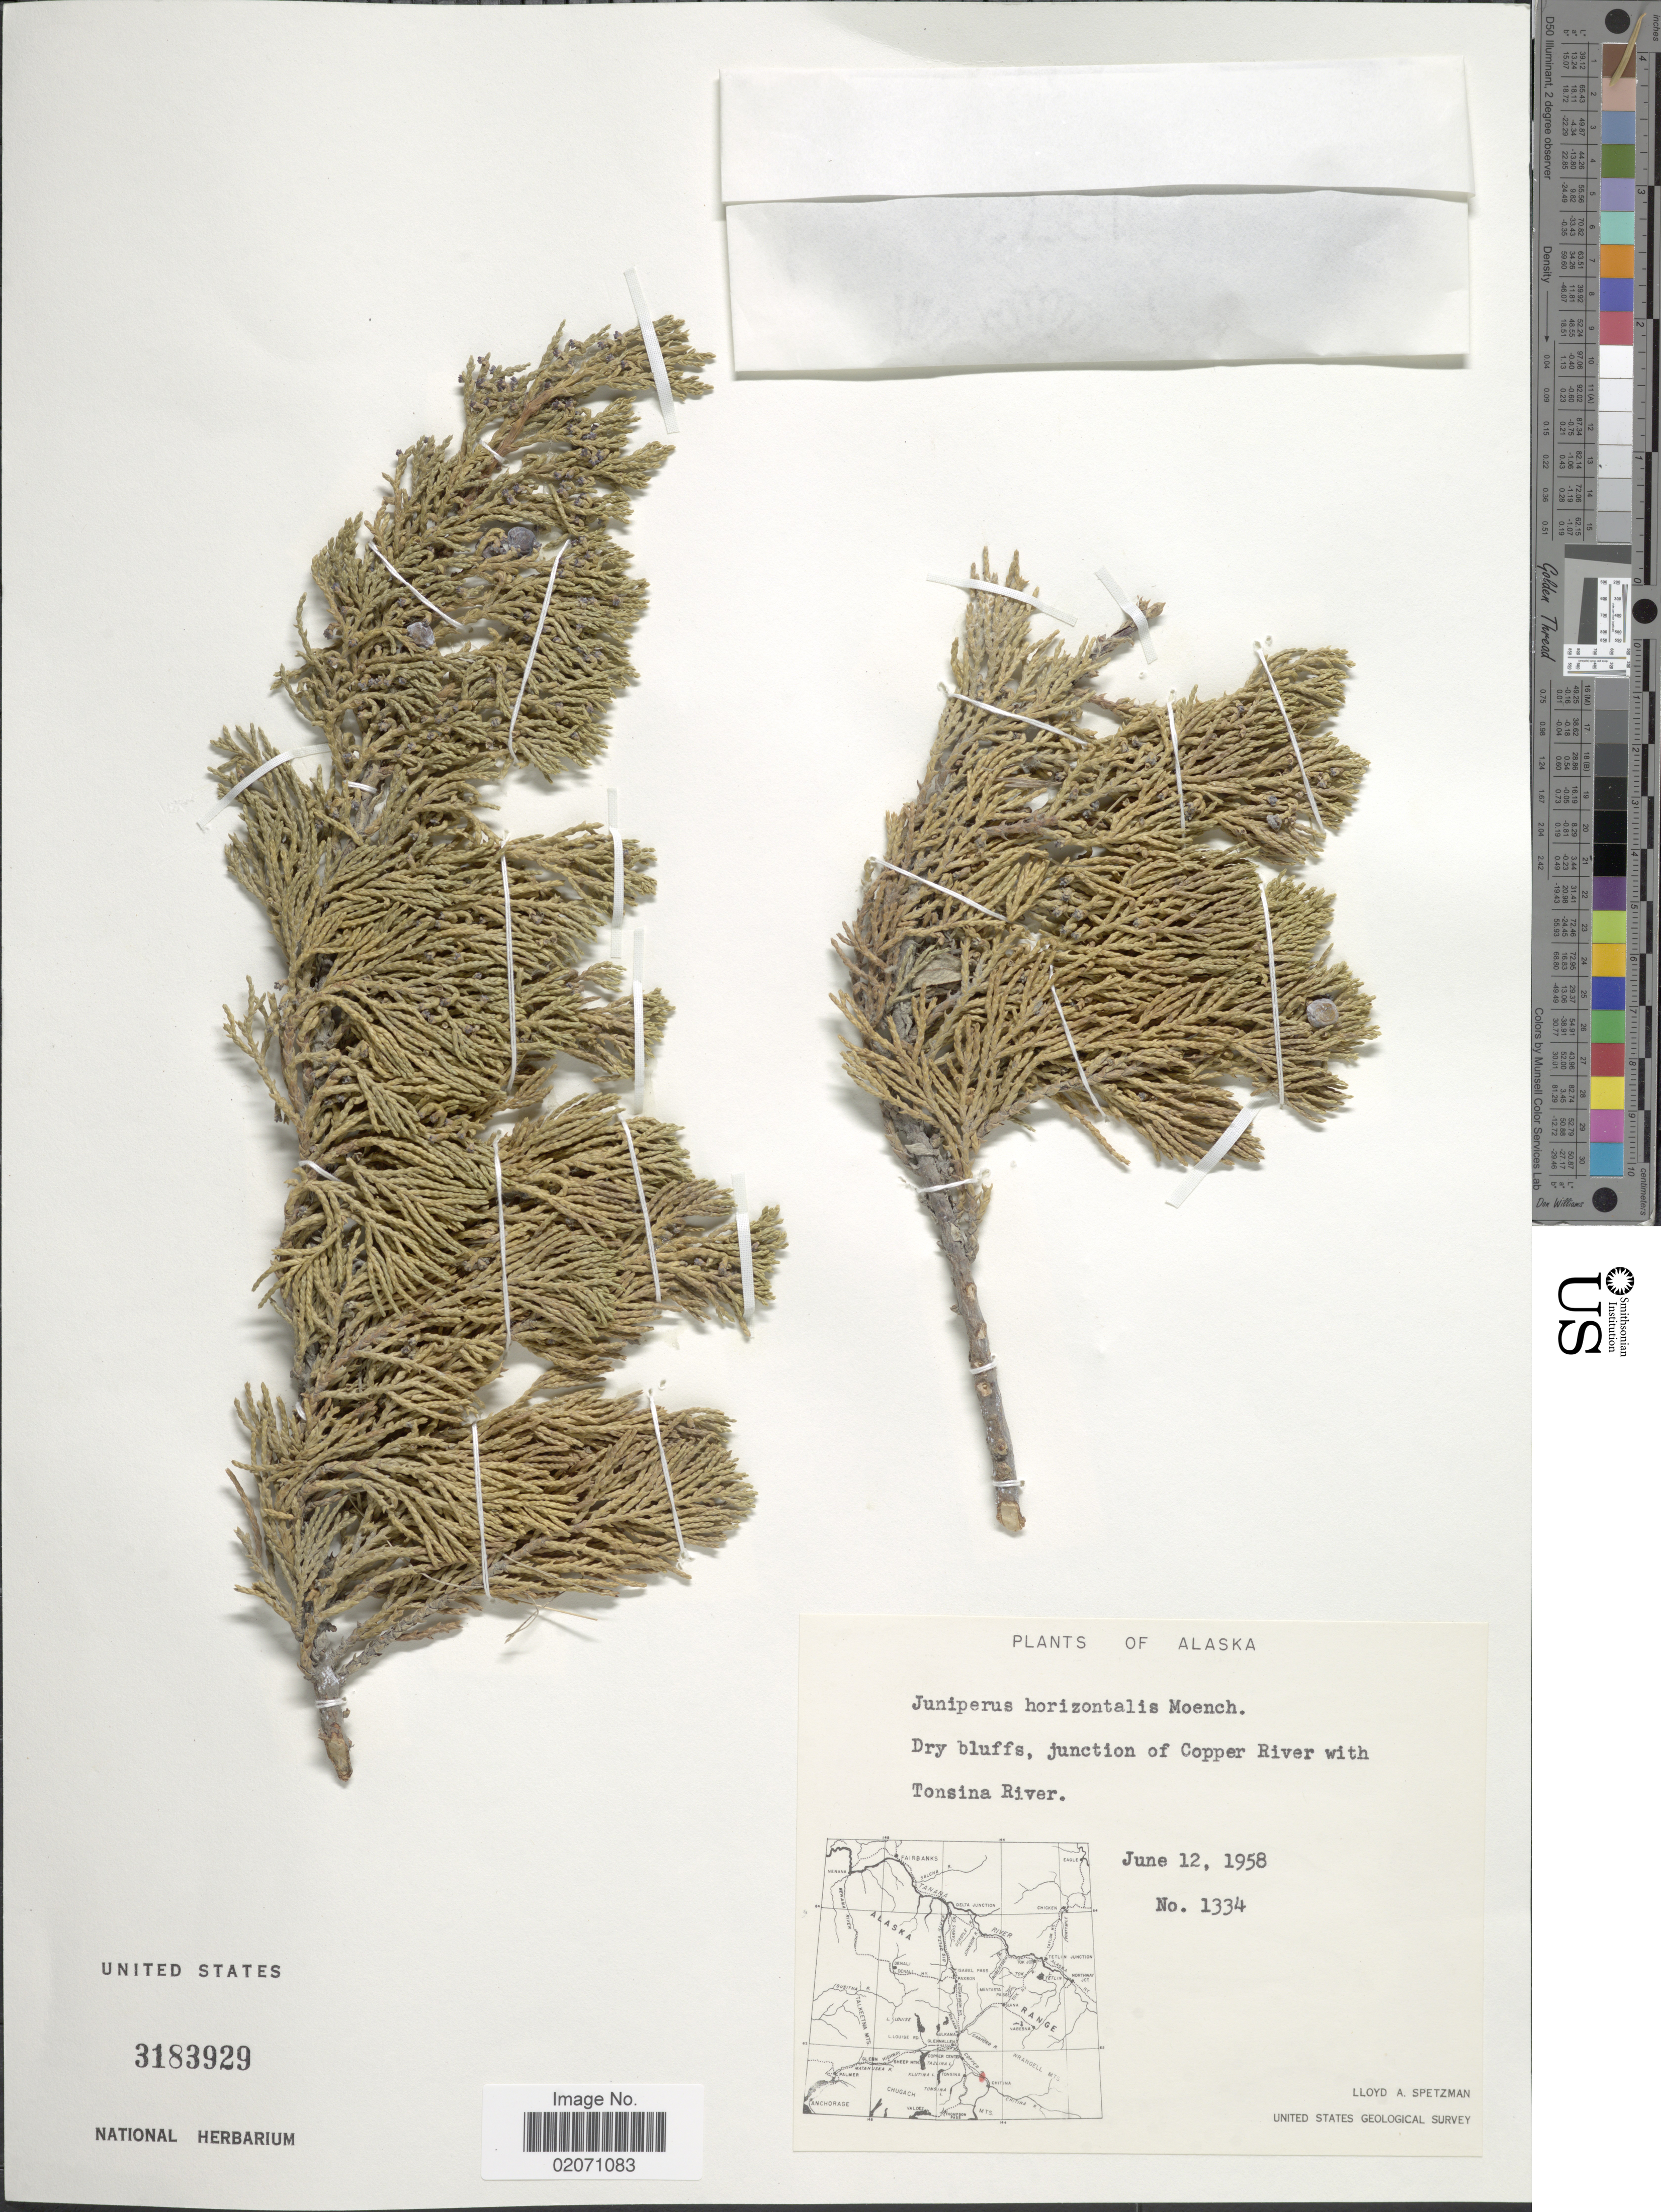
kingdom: Plantae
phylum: Tracheophyta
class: Pinopsida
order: Pinales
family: Cupressaceae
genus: Juniperus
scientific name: Juniperus horizontalis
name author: Moench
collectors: L. Spetzman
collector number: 1334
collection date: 1958-06-12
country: United States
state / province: Alaska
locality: Junction of Copper River with Tonsina River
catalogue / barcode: US 3183929